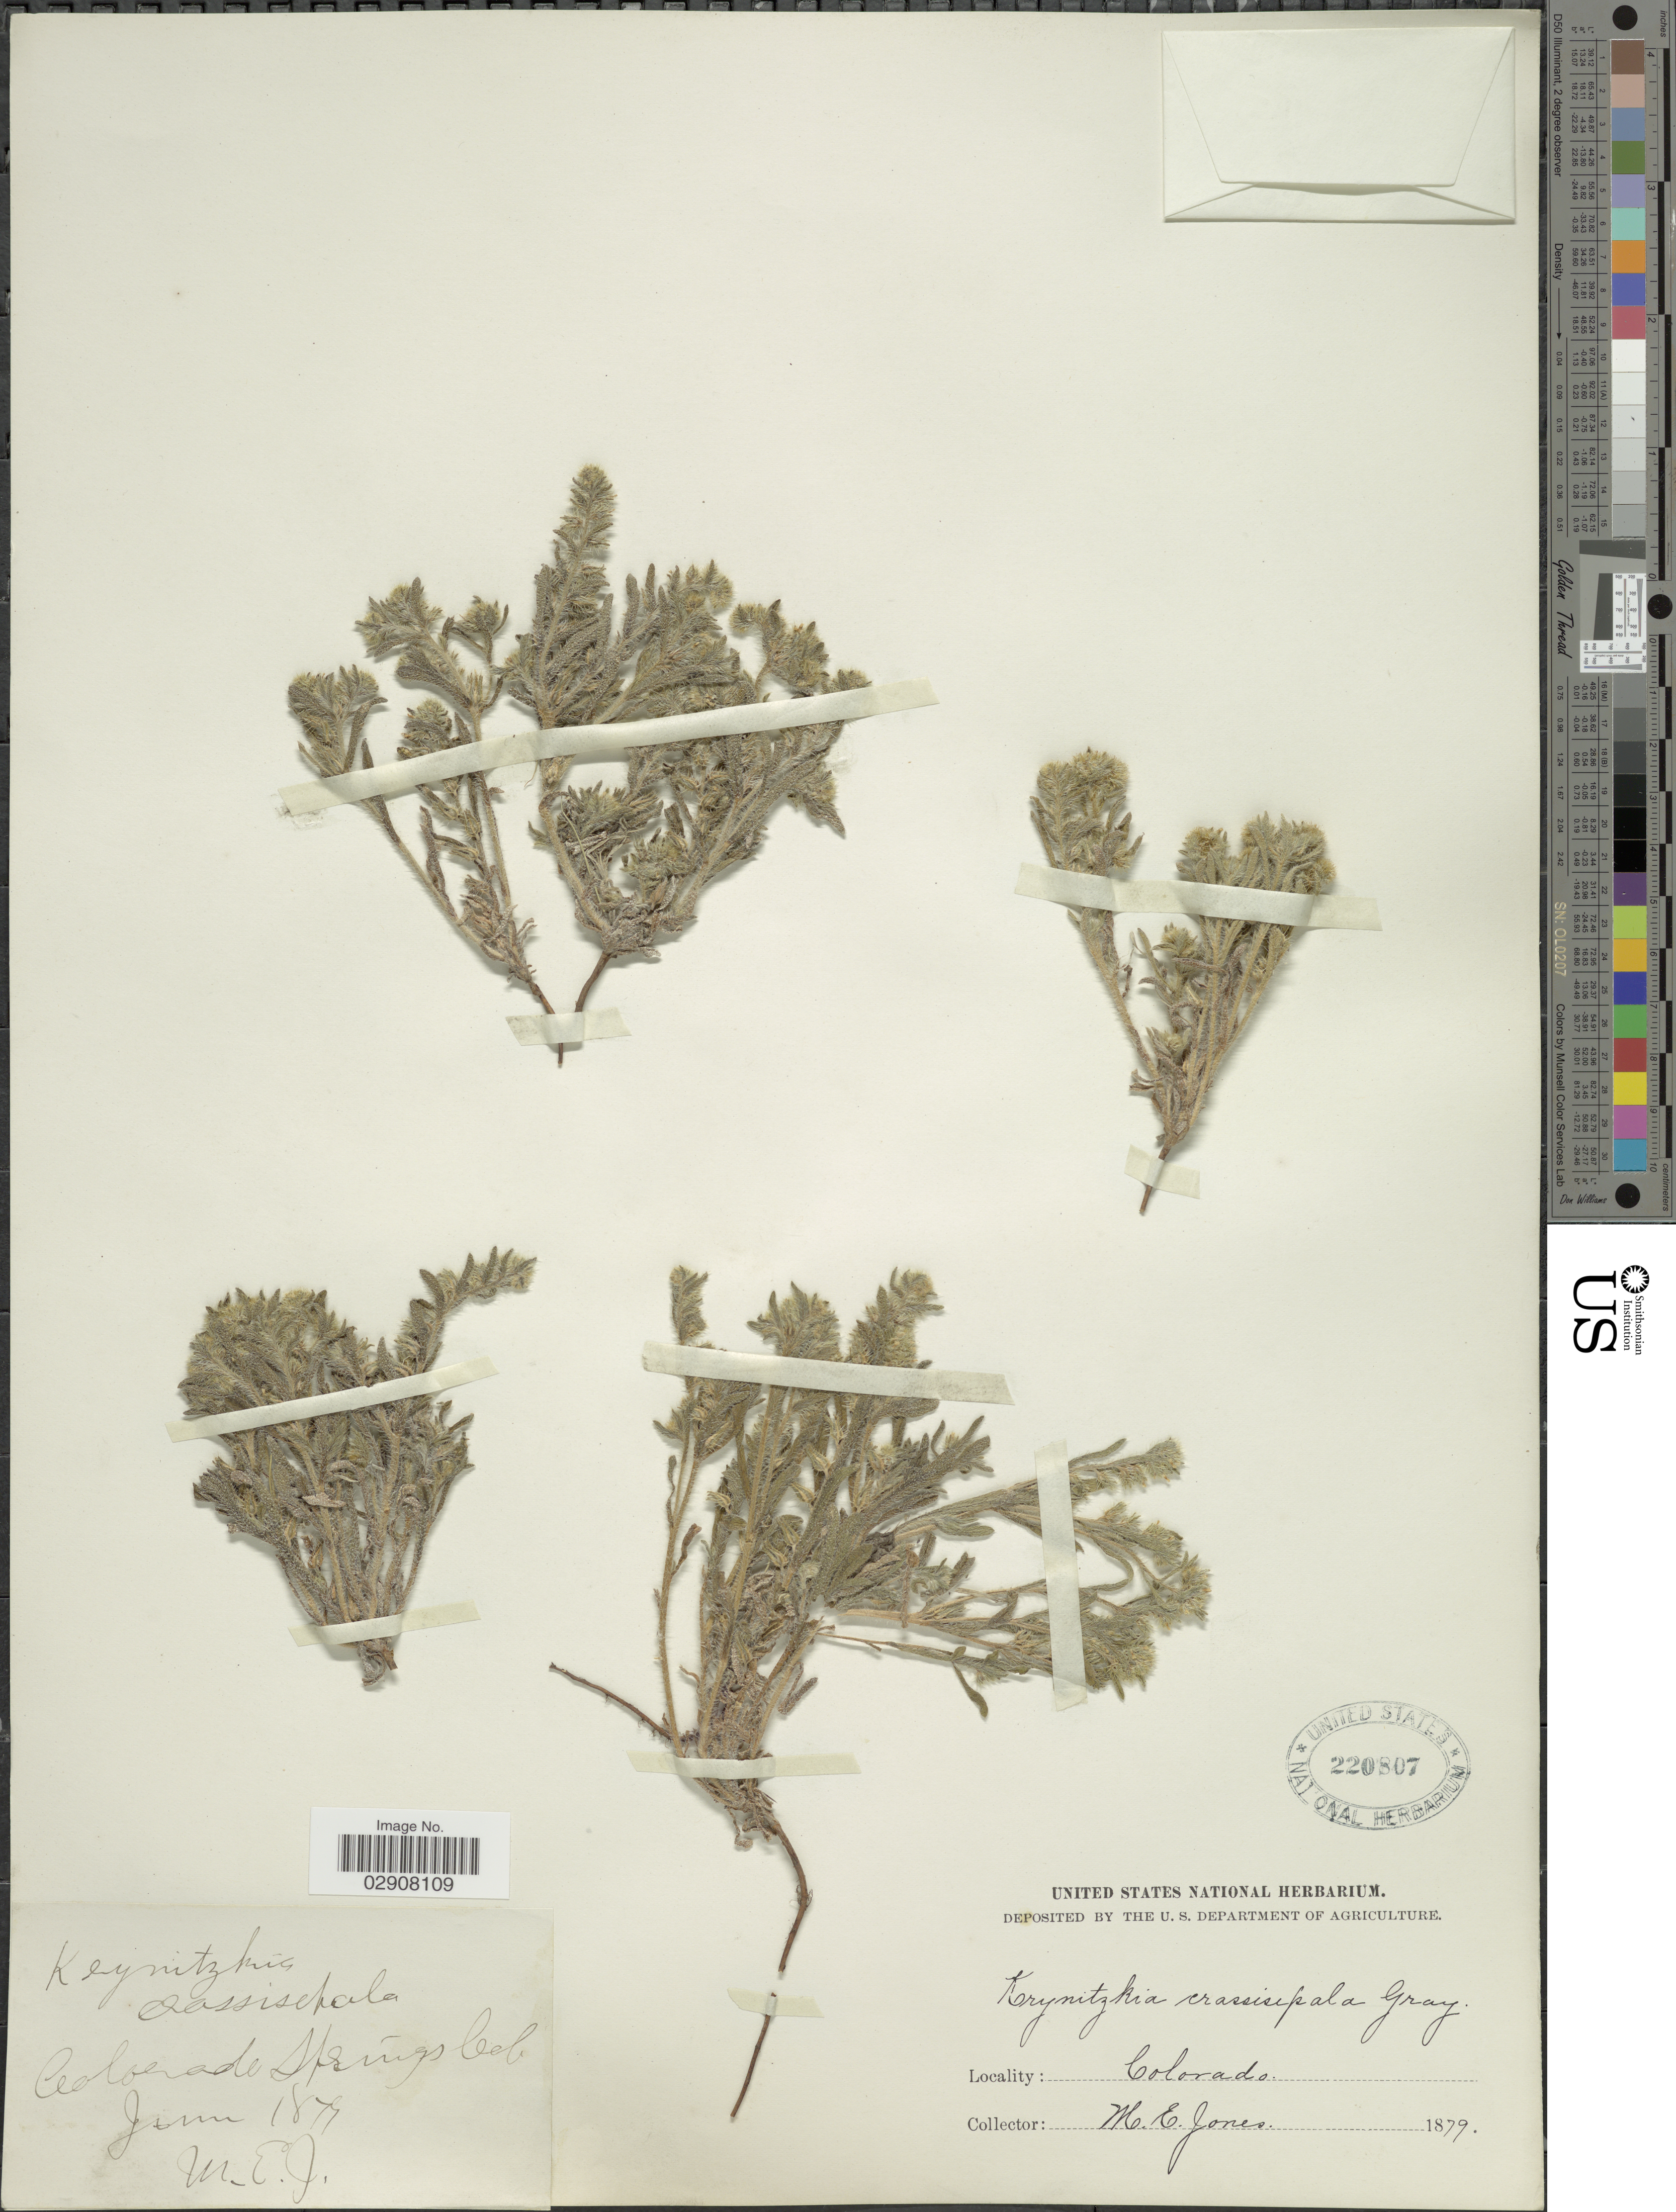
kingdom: Plantae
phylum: Tracheophyta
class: Magnoliopsida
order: Boraginales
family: Boraginaceae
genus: Cryptantha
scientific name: Cryptantha minima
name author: Rydb.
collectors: M. E. Jones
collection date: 1879-06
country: United States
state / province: Colorado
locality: Colorado Springs belt.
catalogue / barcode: US 220807